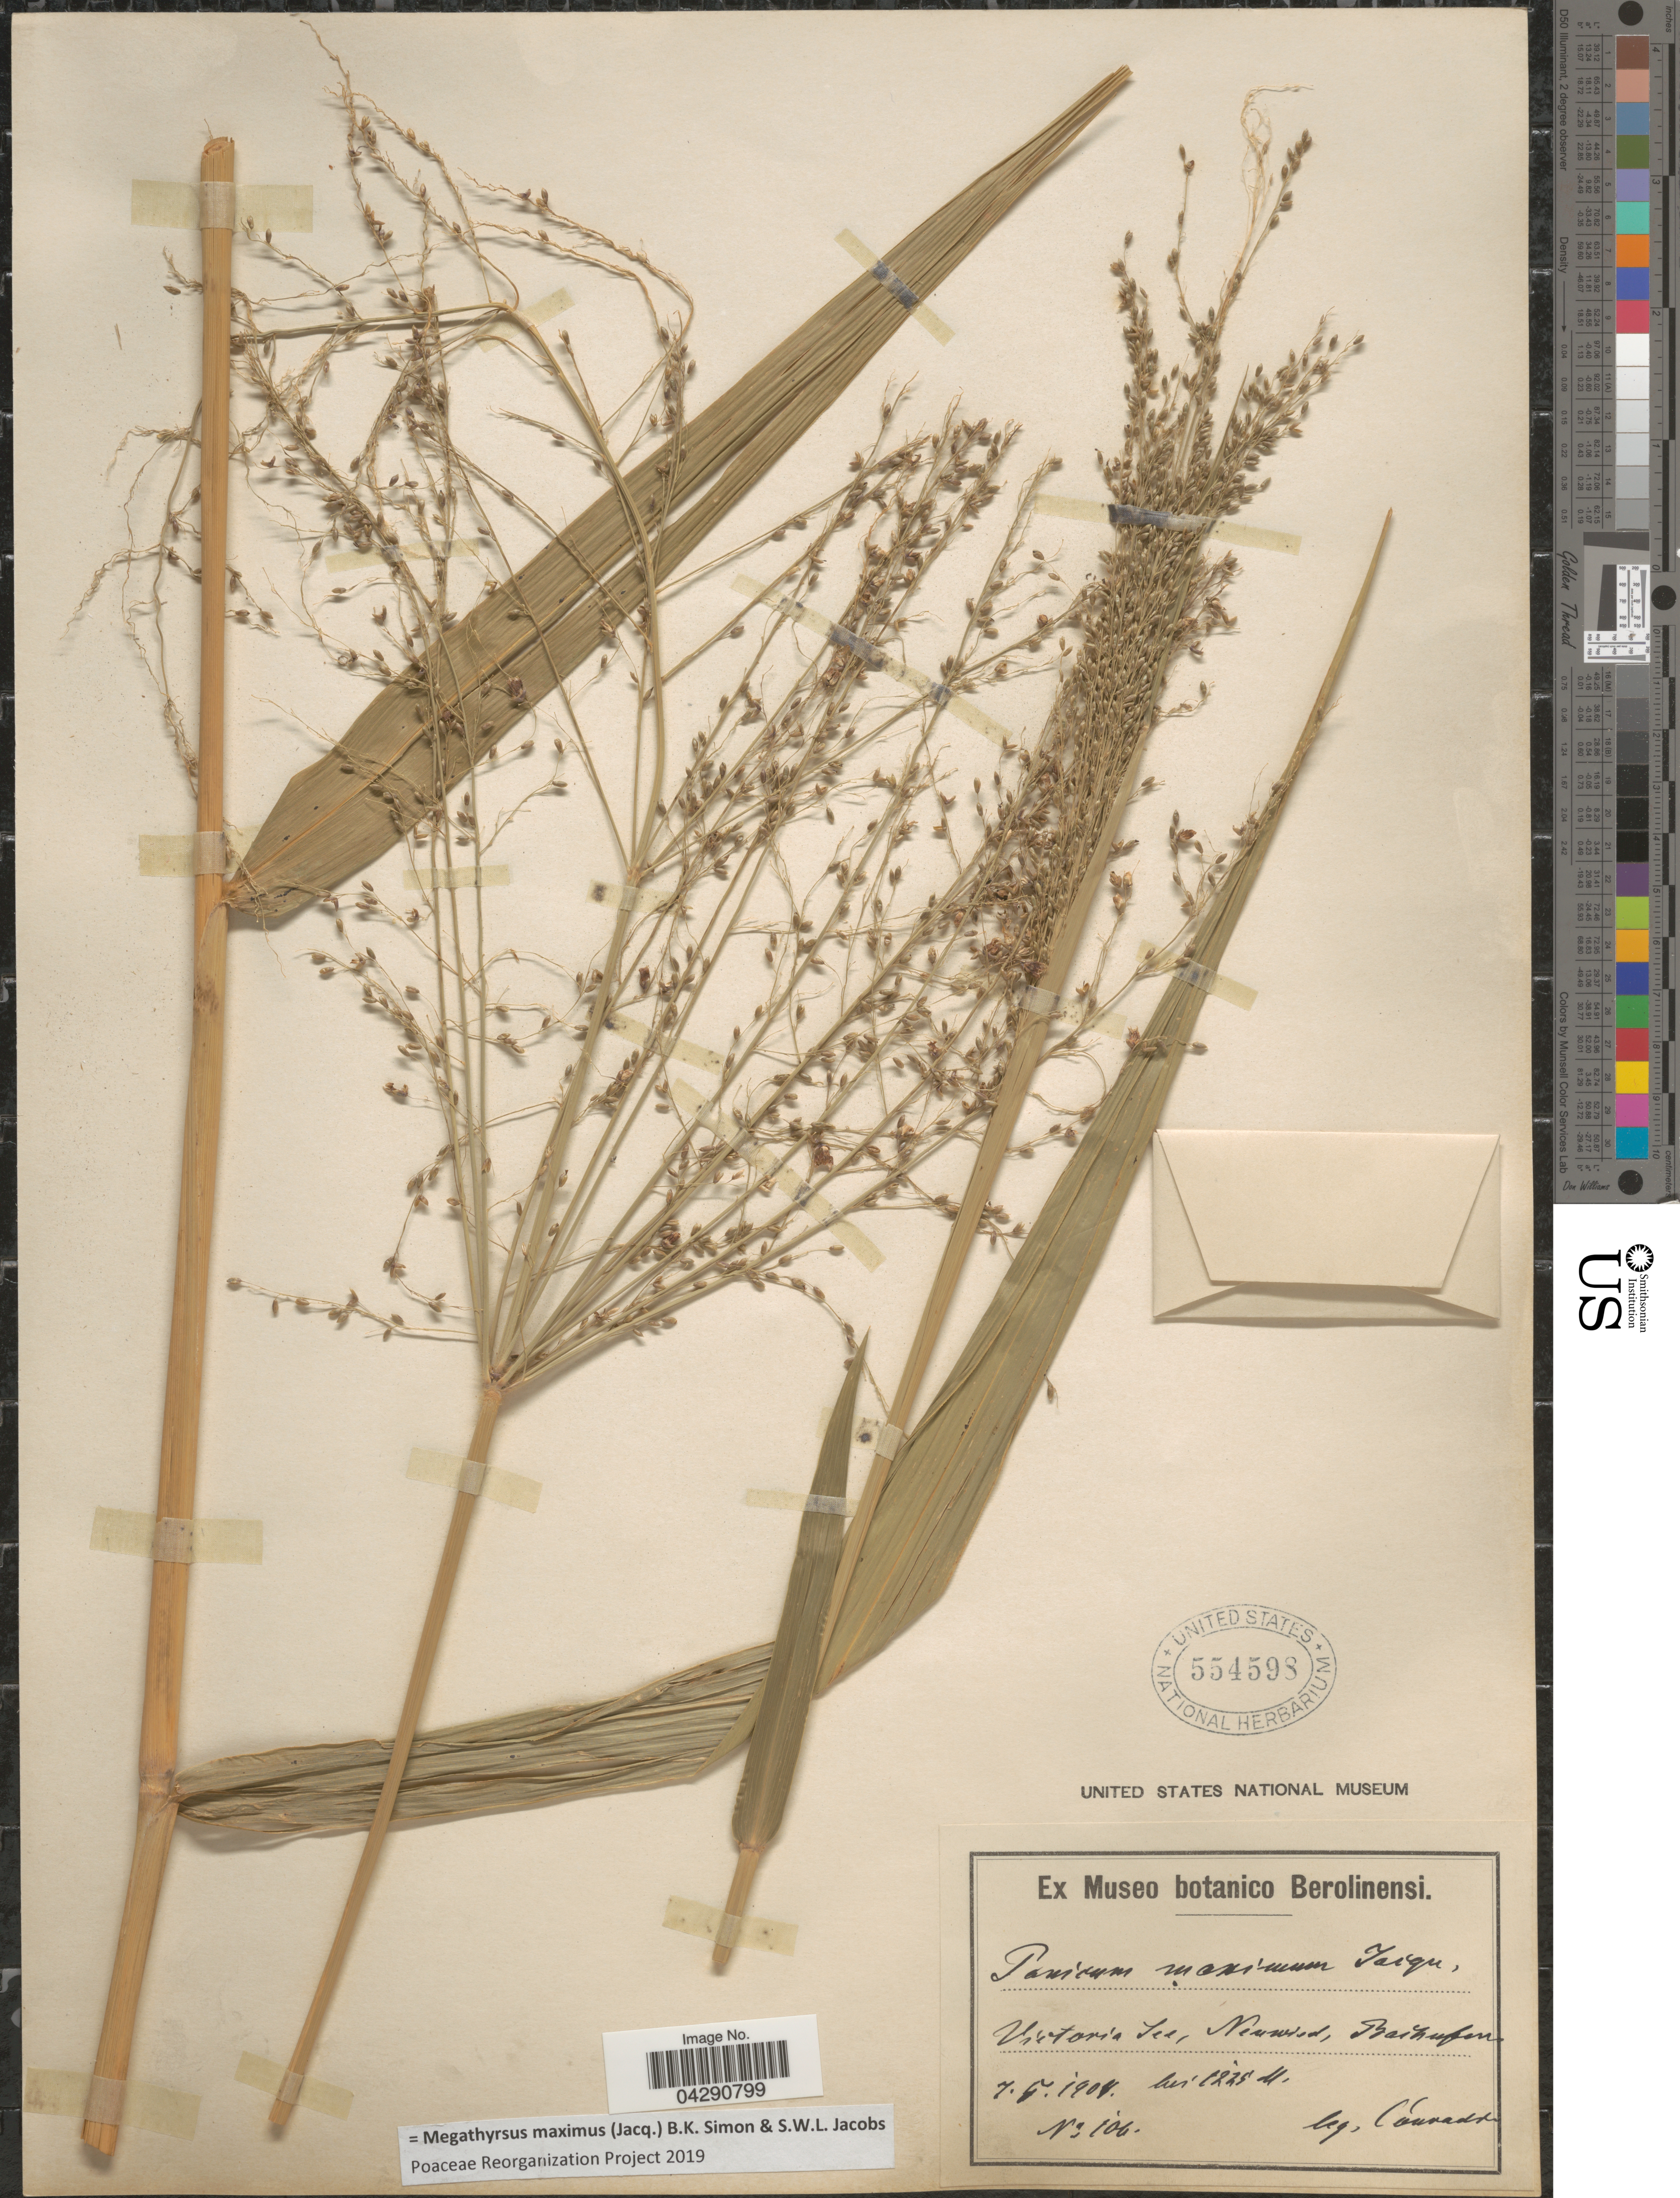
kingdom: Plantae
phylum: Tracheophyta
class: Liliopsida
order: Poales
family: Poaceae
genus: Megathyrsus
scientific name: Megathyrsus maximus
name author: (Jacq.) B.K. Simon & S.W.L. Jacobs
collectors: Conradt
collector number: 106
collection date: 1904-05-07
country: Kenya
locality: Victoria See, Neuwied, Bachufen.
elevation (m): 1225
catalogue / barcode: US 554598